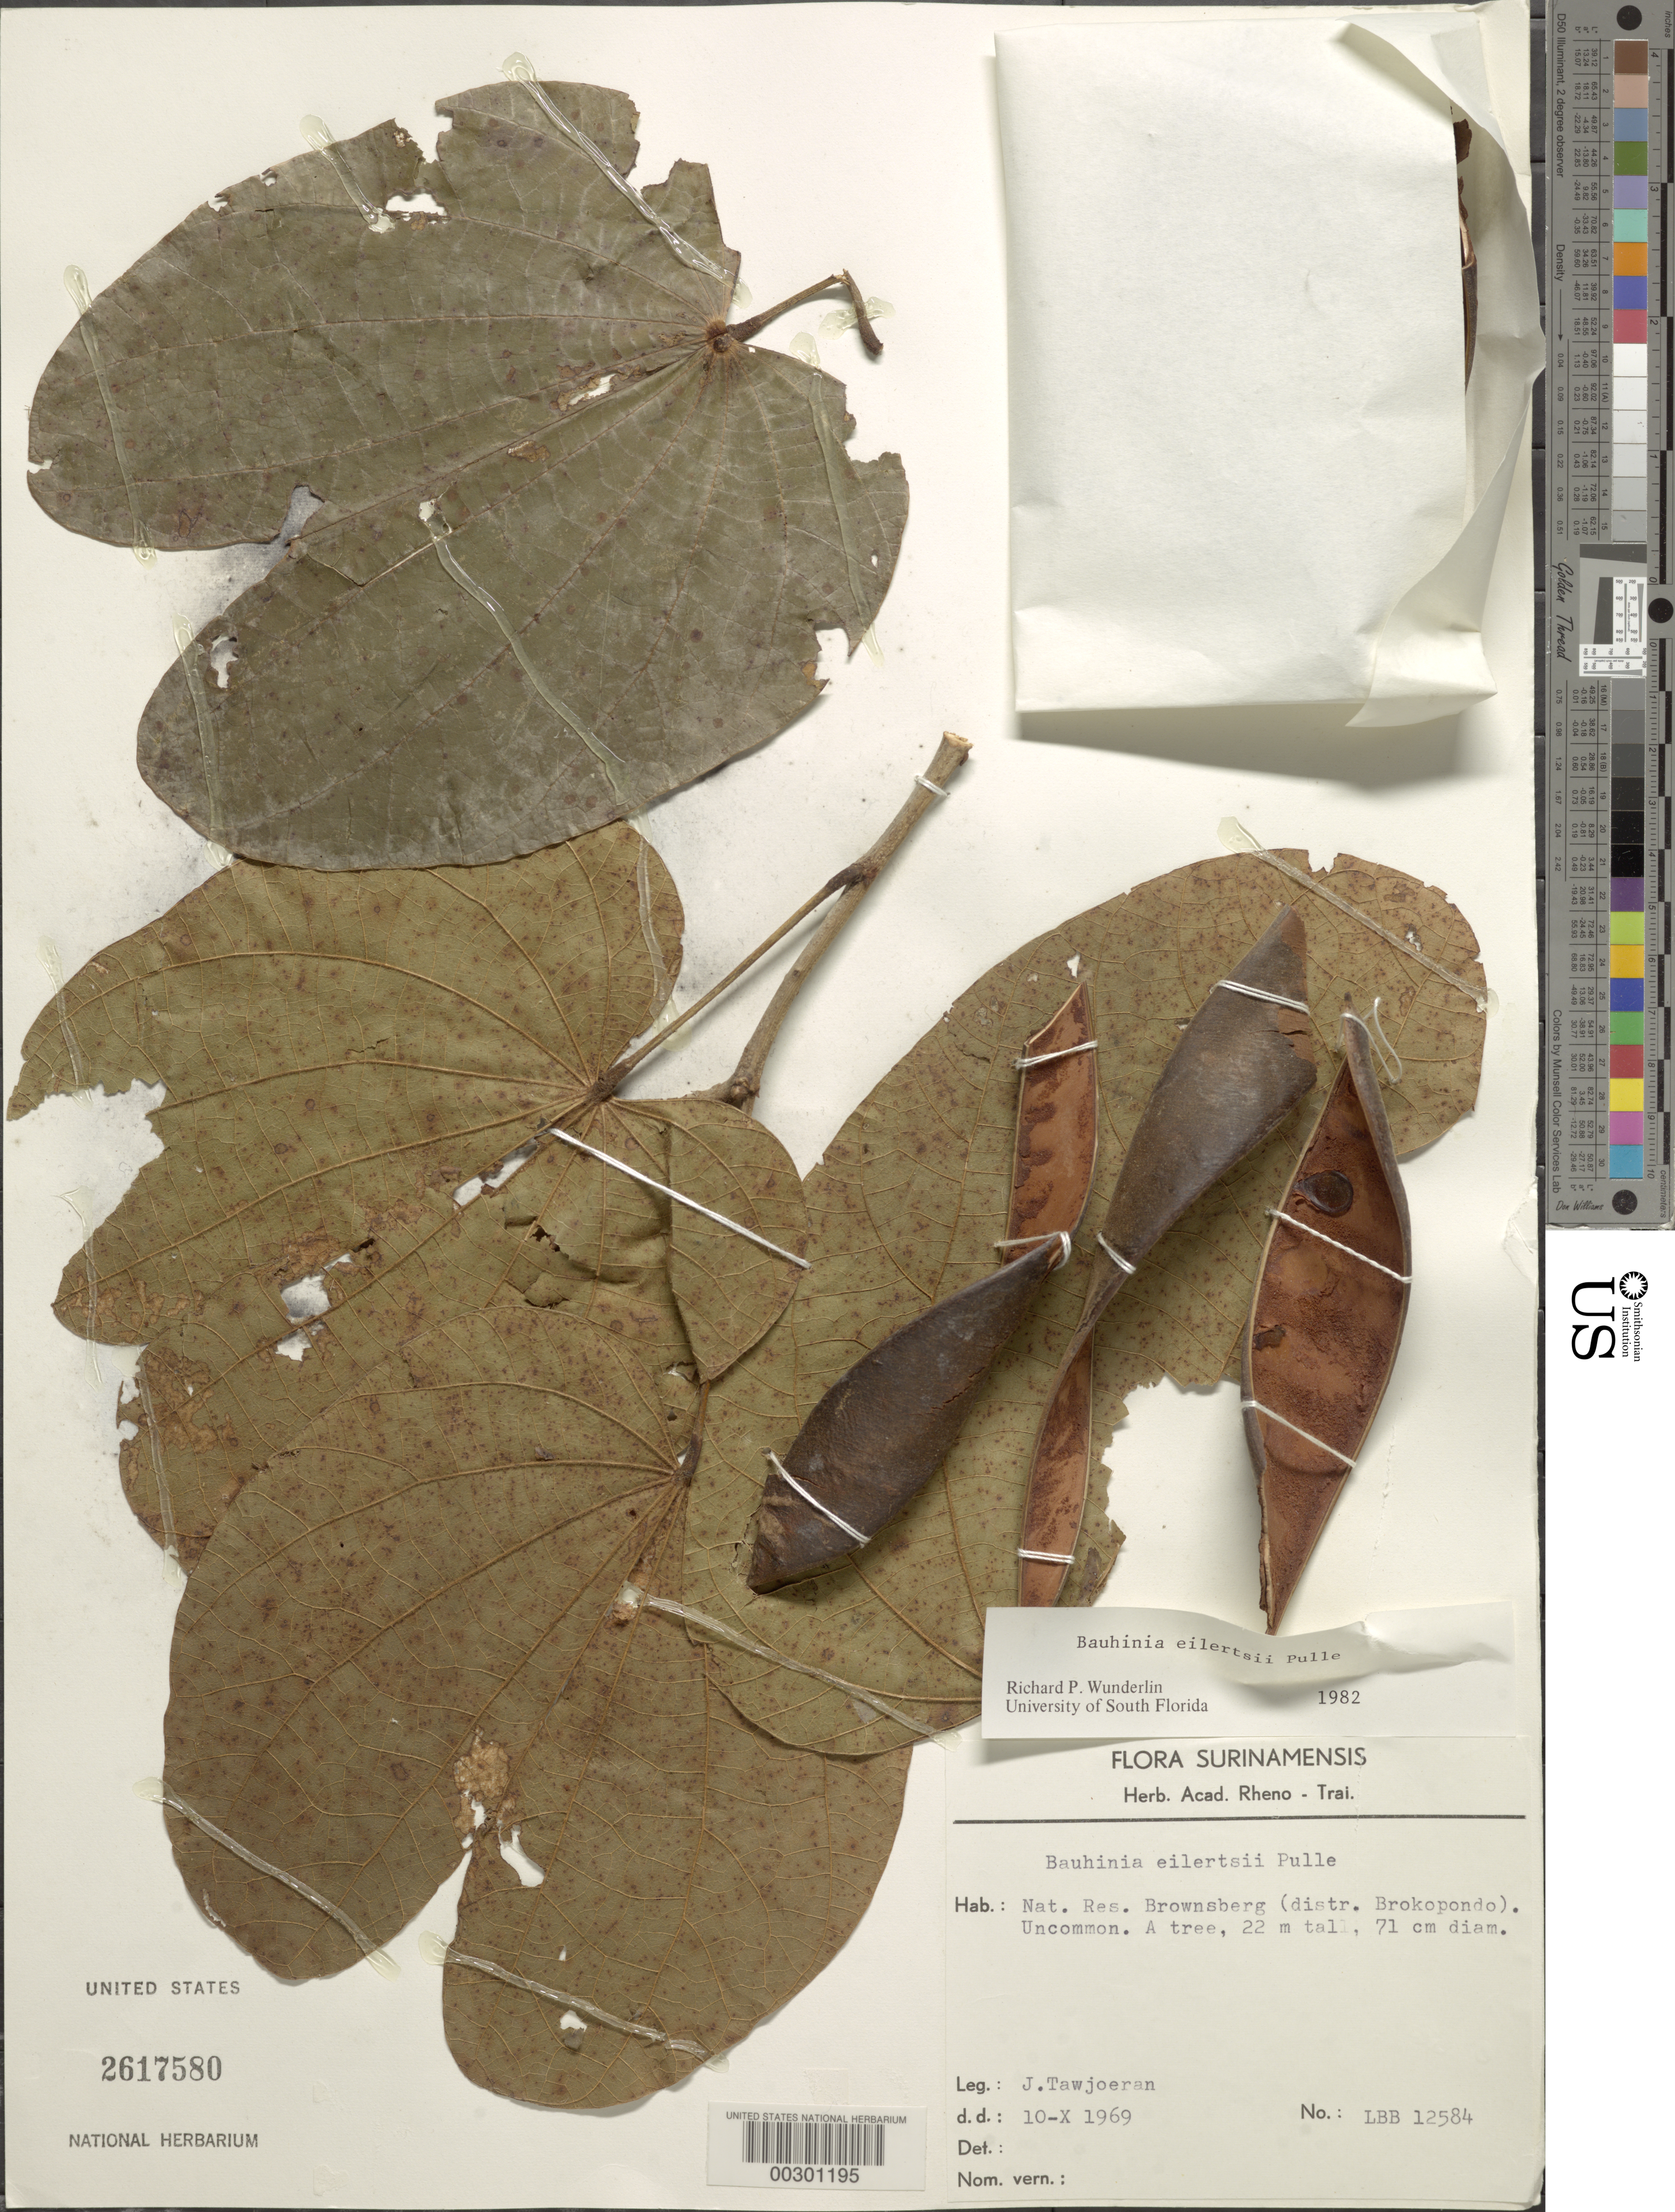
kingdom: Plantae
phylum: Tracheophyta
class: Magnoliopsida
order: Fabales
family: Fabaceae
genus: Bauhinia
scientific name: Bauhinia eilertsii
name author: Pulle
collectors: J. Tawjoeran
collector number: L.b.b. No. 12584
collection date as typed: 10 Oct 1969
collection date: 1969-10-10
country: Suriname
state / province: Brokopondo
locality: Nature park, brownsberg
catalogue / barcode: US 2617580